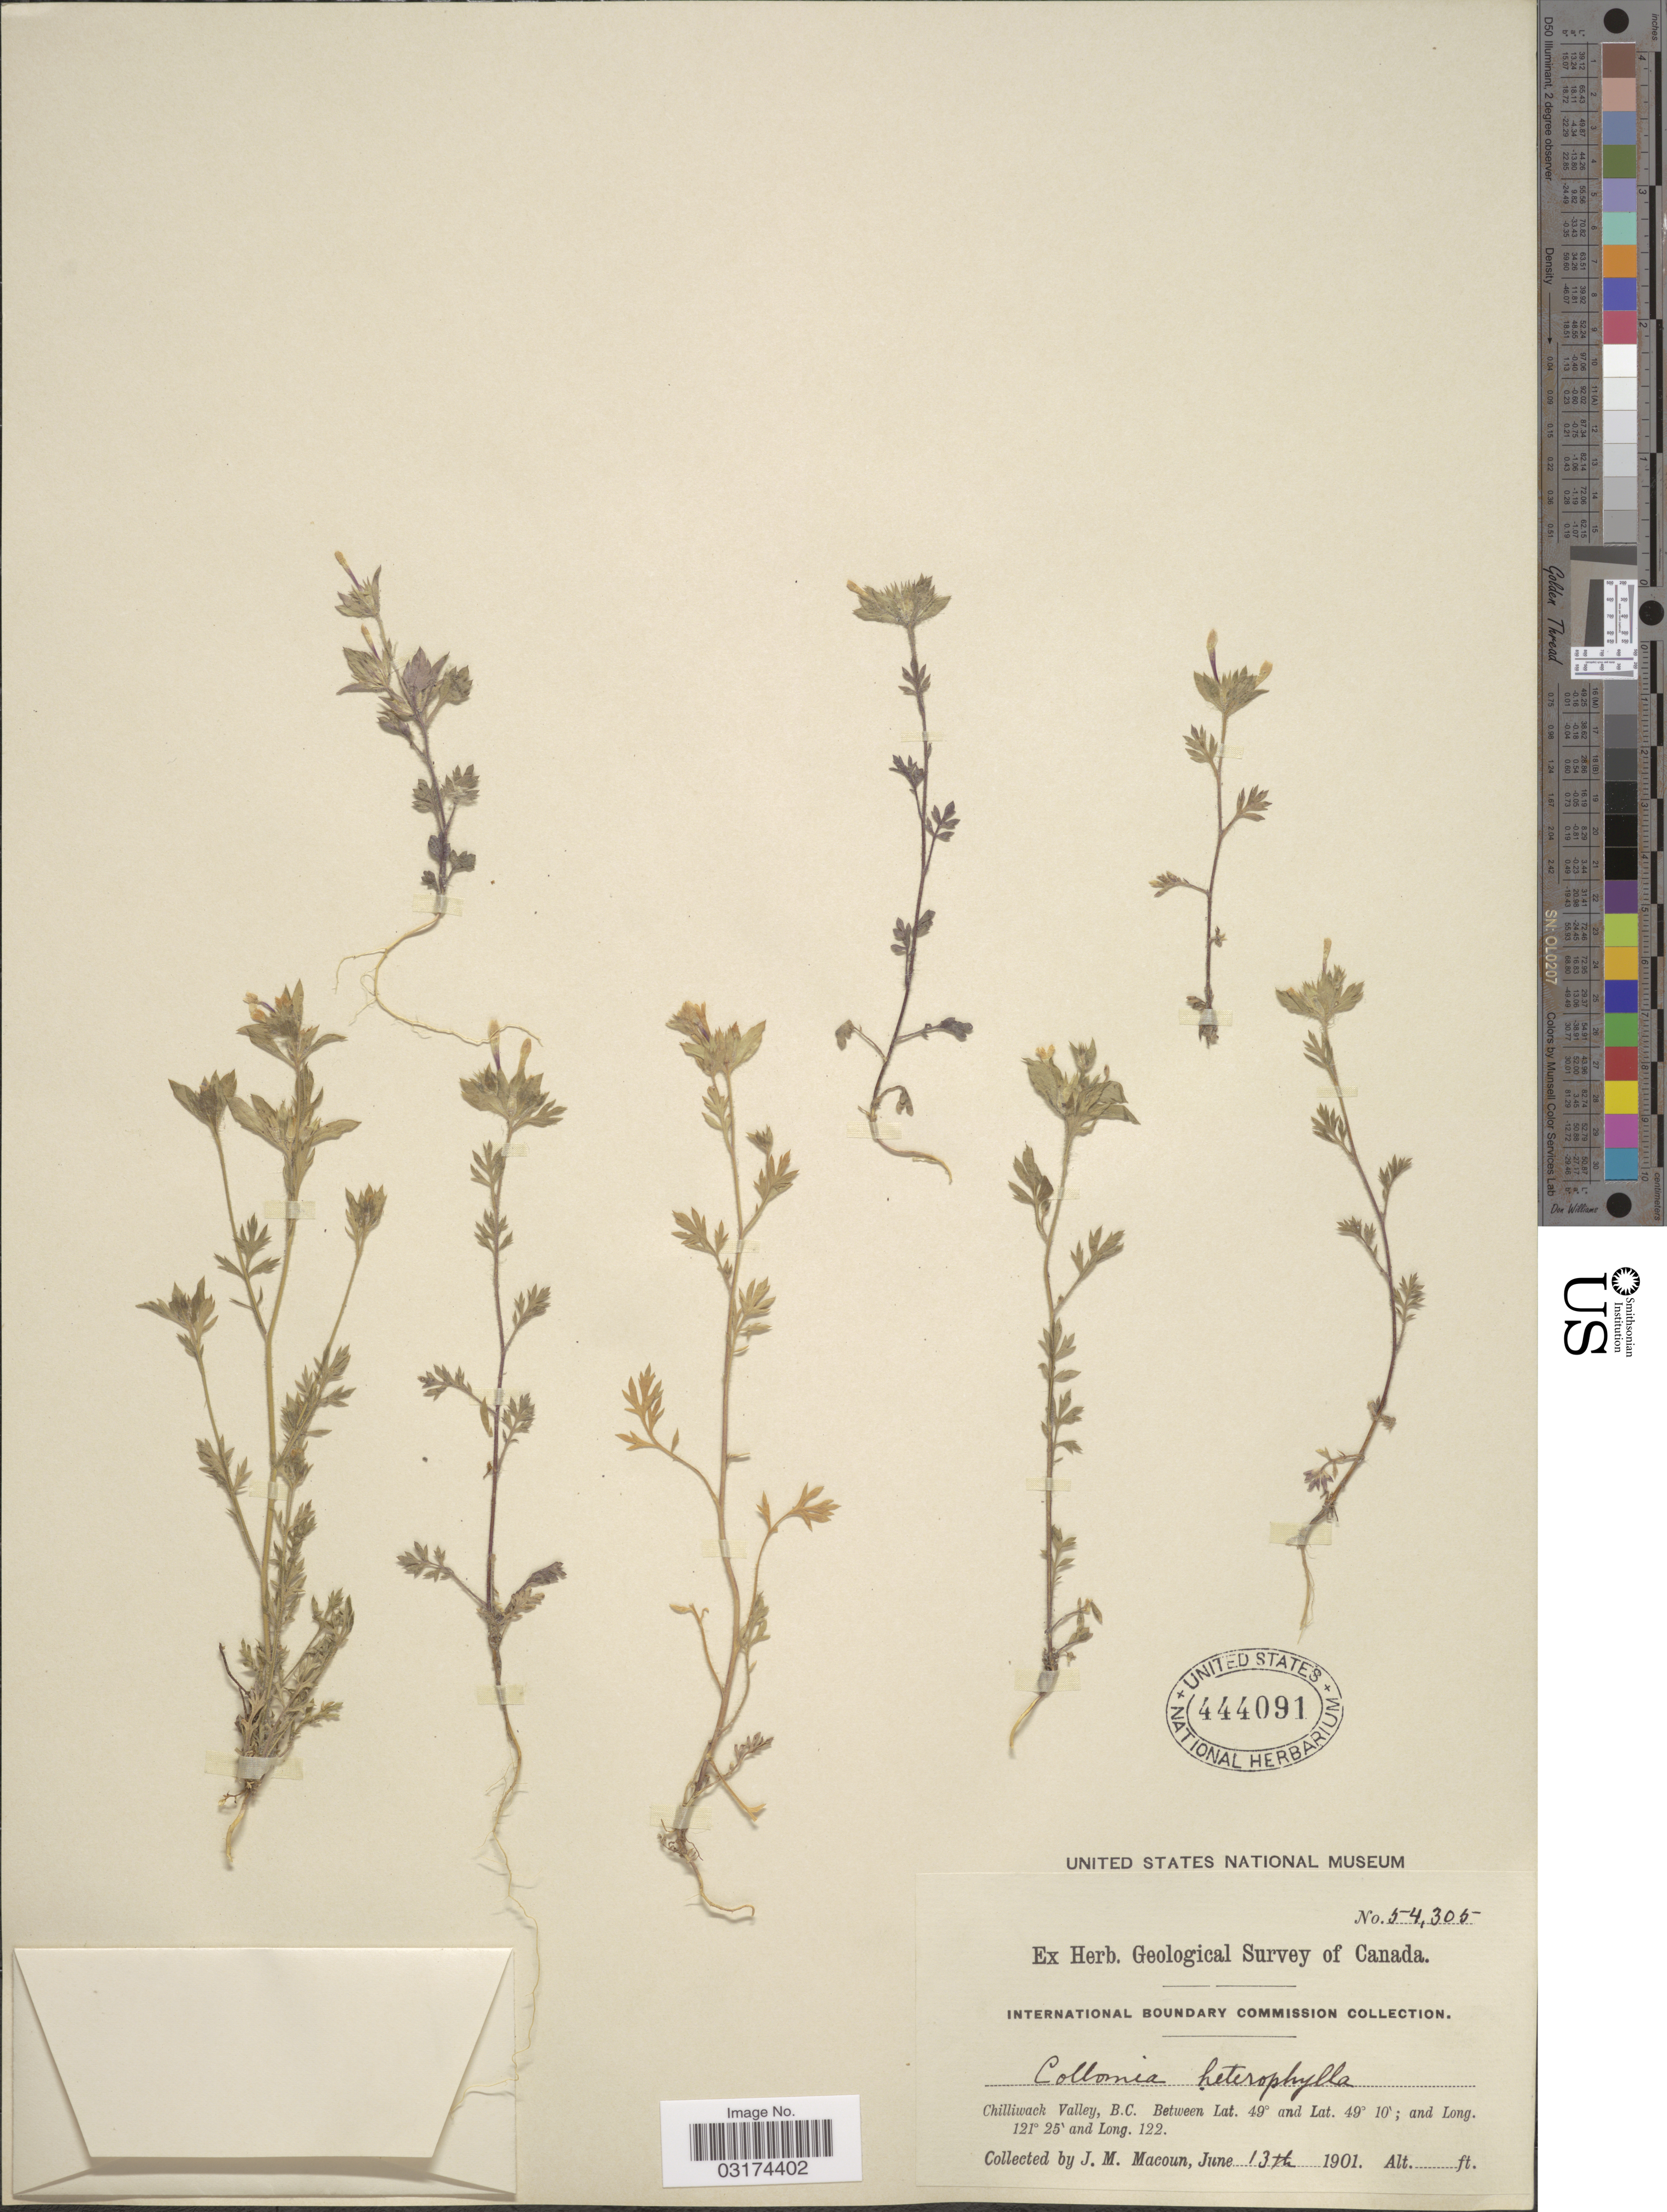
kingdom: Plantae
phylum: Tracheophyta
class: Magnoliopsida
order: Ericales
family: Polemoniaceae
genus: Collomia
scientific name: Collomia heterophylla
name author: Hook.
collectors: J. M. Macoun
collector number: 54305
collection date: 1901-06-13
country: Canada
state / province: British Columbia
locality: Chilliwack Valley.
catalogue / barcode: US 444091